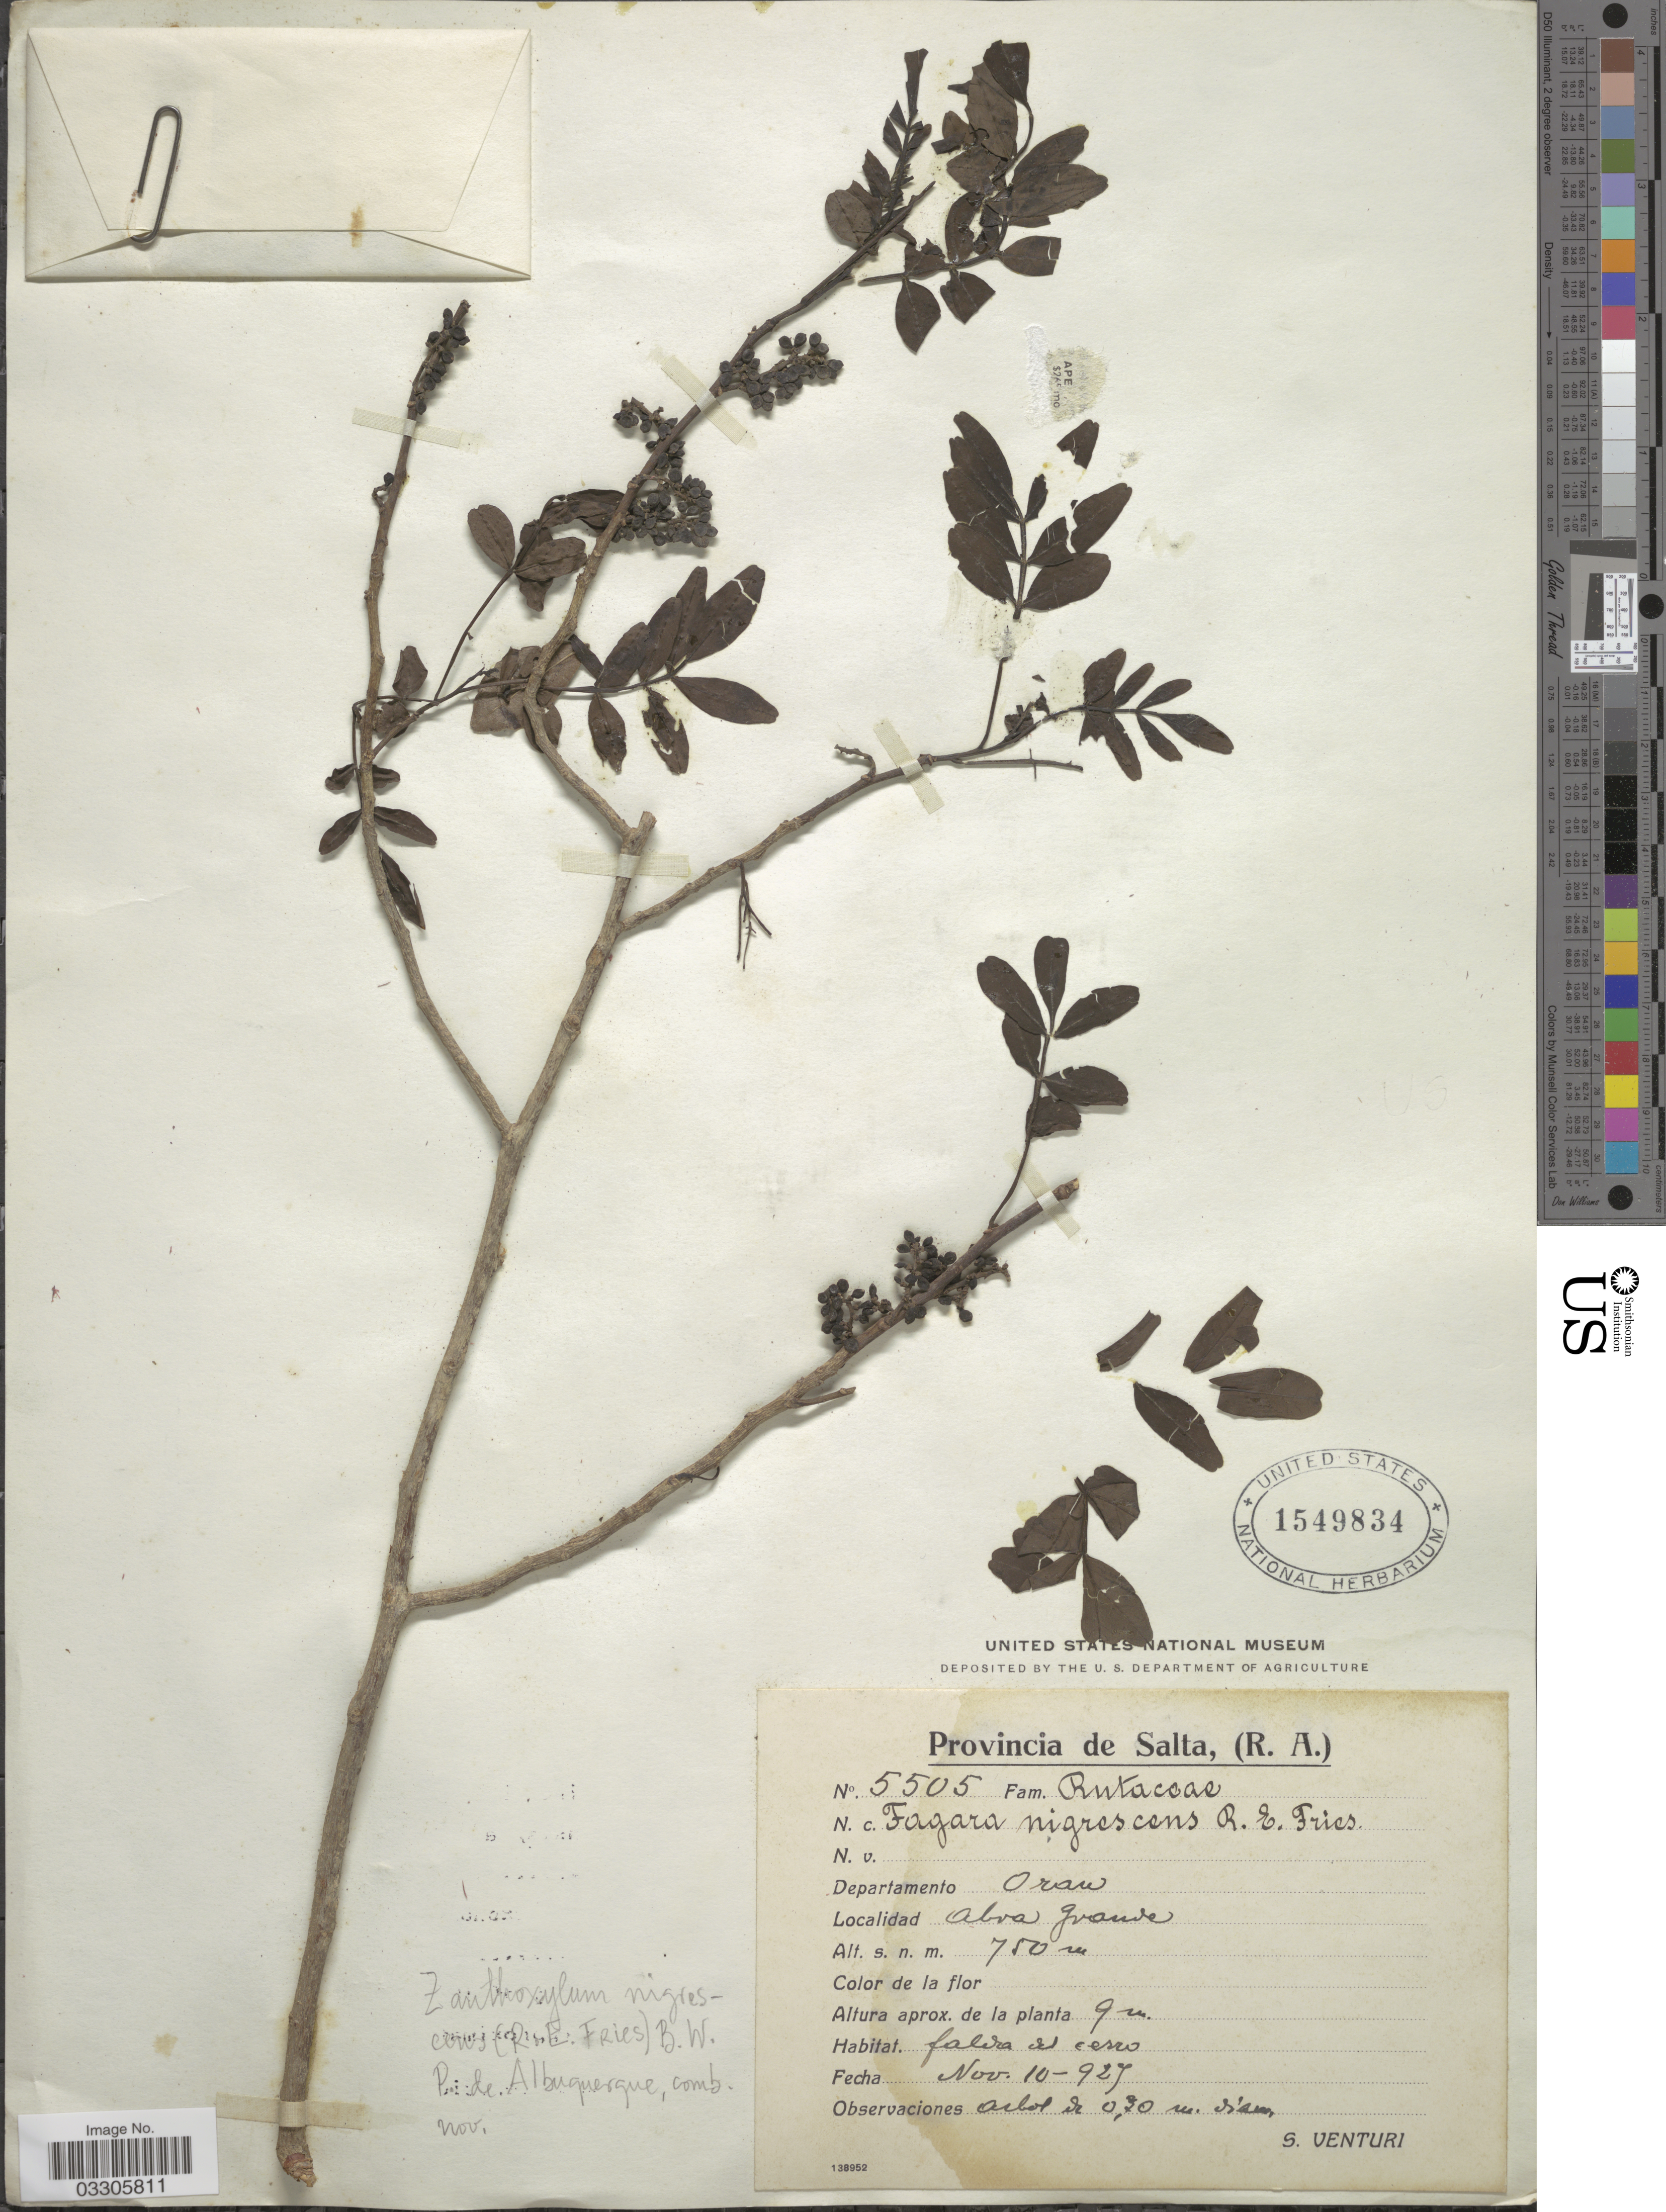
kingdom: Plantae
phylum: Tracheophyta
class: Magnoliopsida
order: Sapindales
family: Rutaceae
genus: Zanthoxylum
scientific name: Zanthoxylum nigrescens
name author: (Urb. &) J. Jiménez Alm.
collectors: S. Venturi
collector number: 5505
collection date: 1927-11-10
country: Argentina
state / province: Salta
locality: Departamento Oran, Abra Grande.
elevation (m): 750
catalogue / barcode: US 1549834